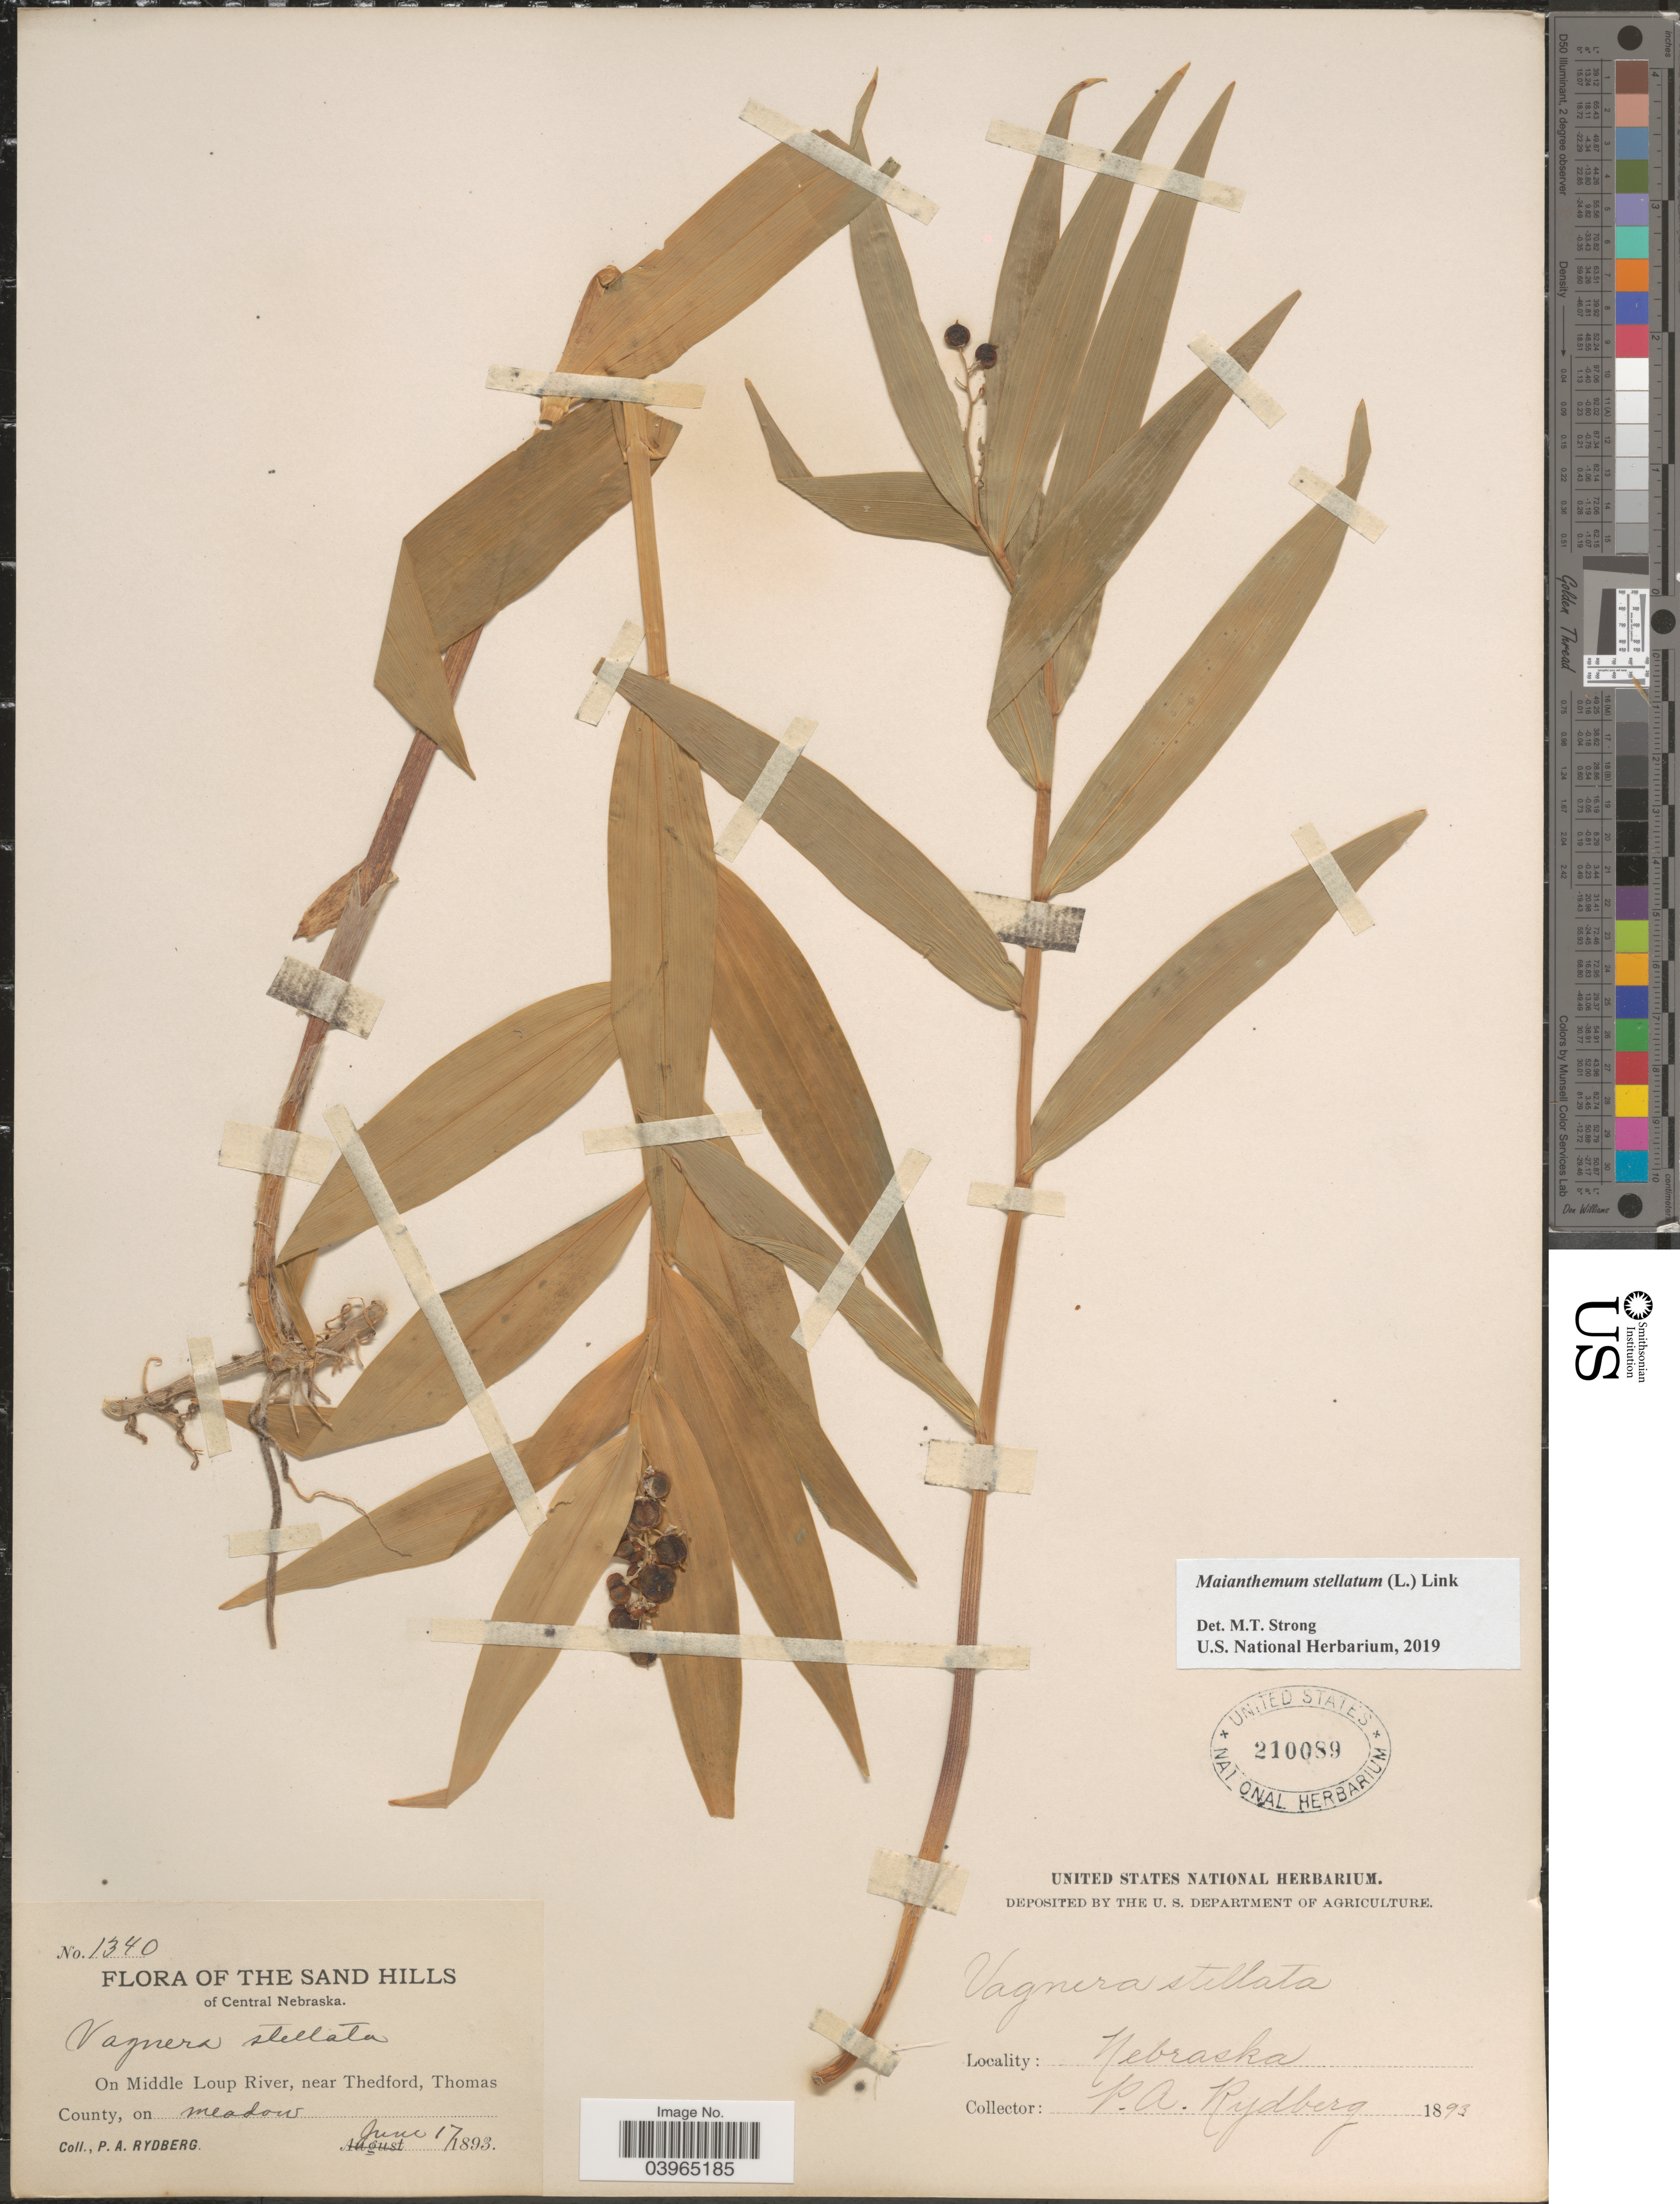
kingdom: Plantae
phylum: Tracheophyta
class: Liliopsida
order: Asparagales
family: Asparagaceae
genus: Maianthemum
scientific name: Maianthemum stellatum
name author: (L.) Link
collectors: P. A. Rydberg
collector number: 1340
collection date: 1893-06-17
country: United States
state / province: Nebraska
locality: The Sand Hills of Central Nebraska. On Middle Loup River, near Thedford, Thomas County, on meadow.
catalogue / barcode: US 210089